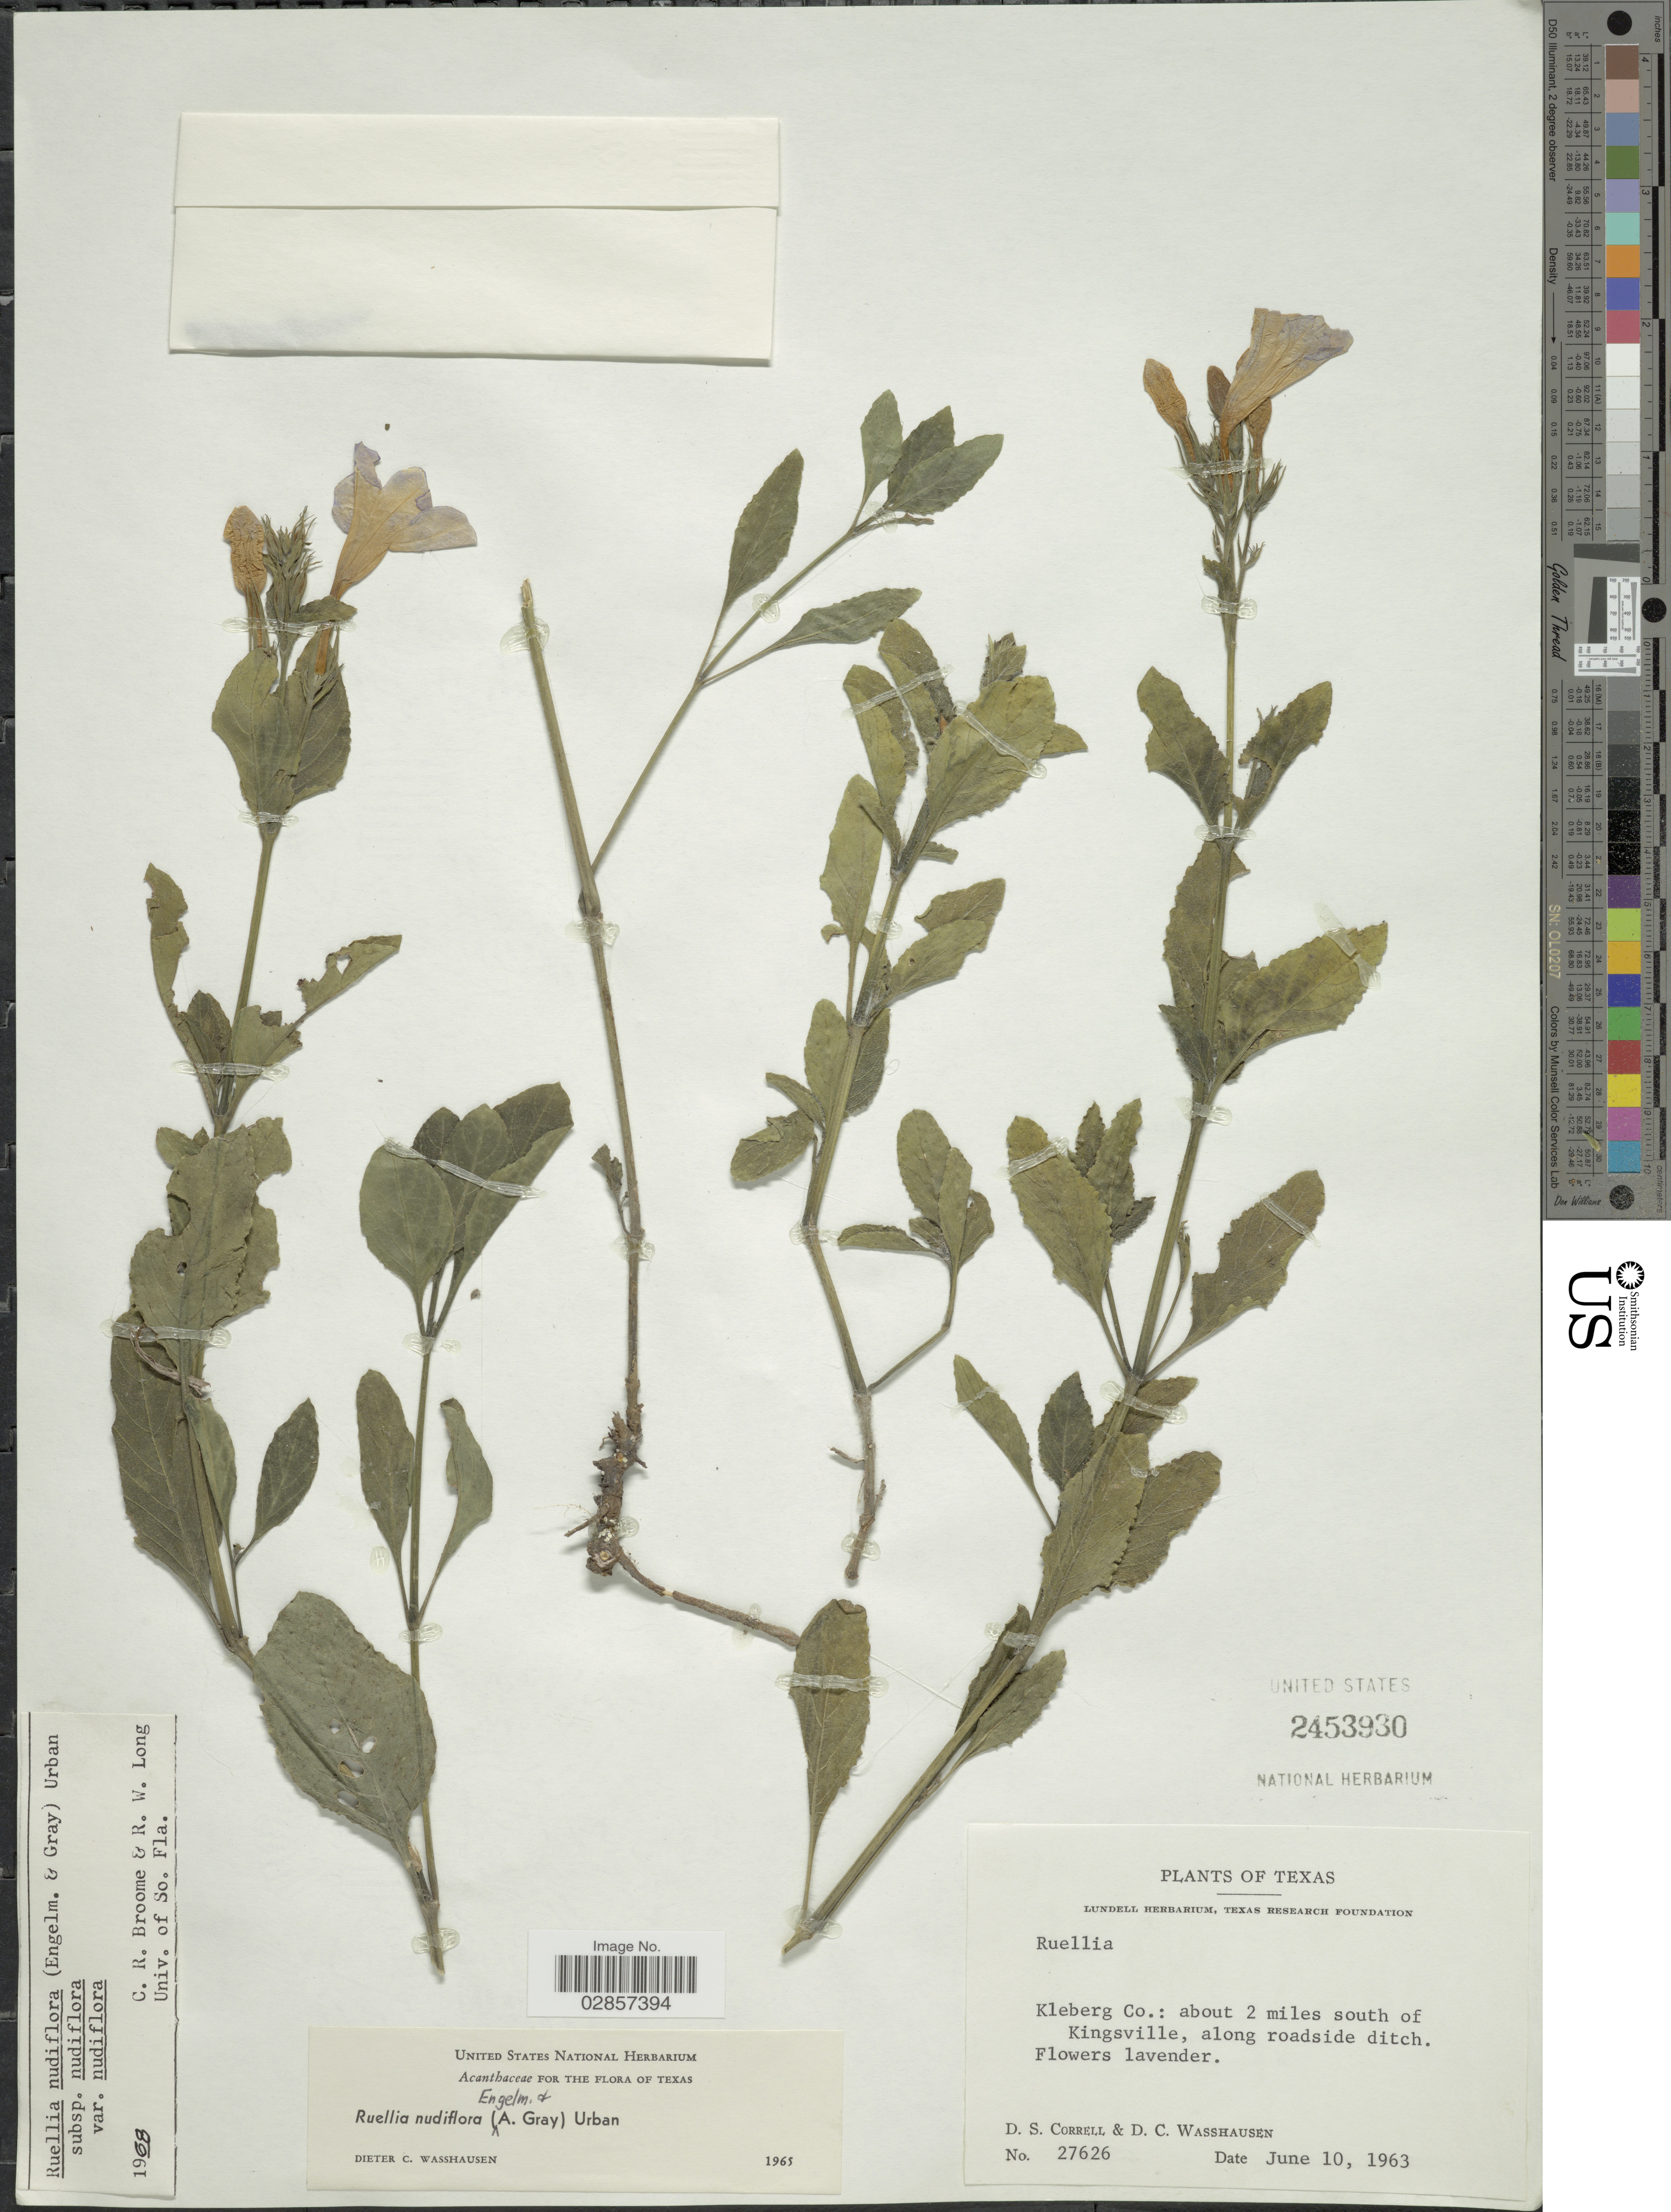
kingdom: Plantae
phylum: Tracheophyta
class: Magnoliopsida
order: Lamiales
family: Acanthaceae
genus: Ruellia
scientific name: Ruellia nudiflora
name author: (Engelm. & A. Gray) Urb.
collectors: D. S. Correll & D. C. Wasshausen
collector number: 27626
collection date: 1963-06-10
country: United States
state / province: Texas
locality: Kleberg Co.: about 2 miles south of Kingsville, along roadside ditch.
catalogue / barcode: US 2453930